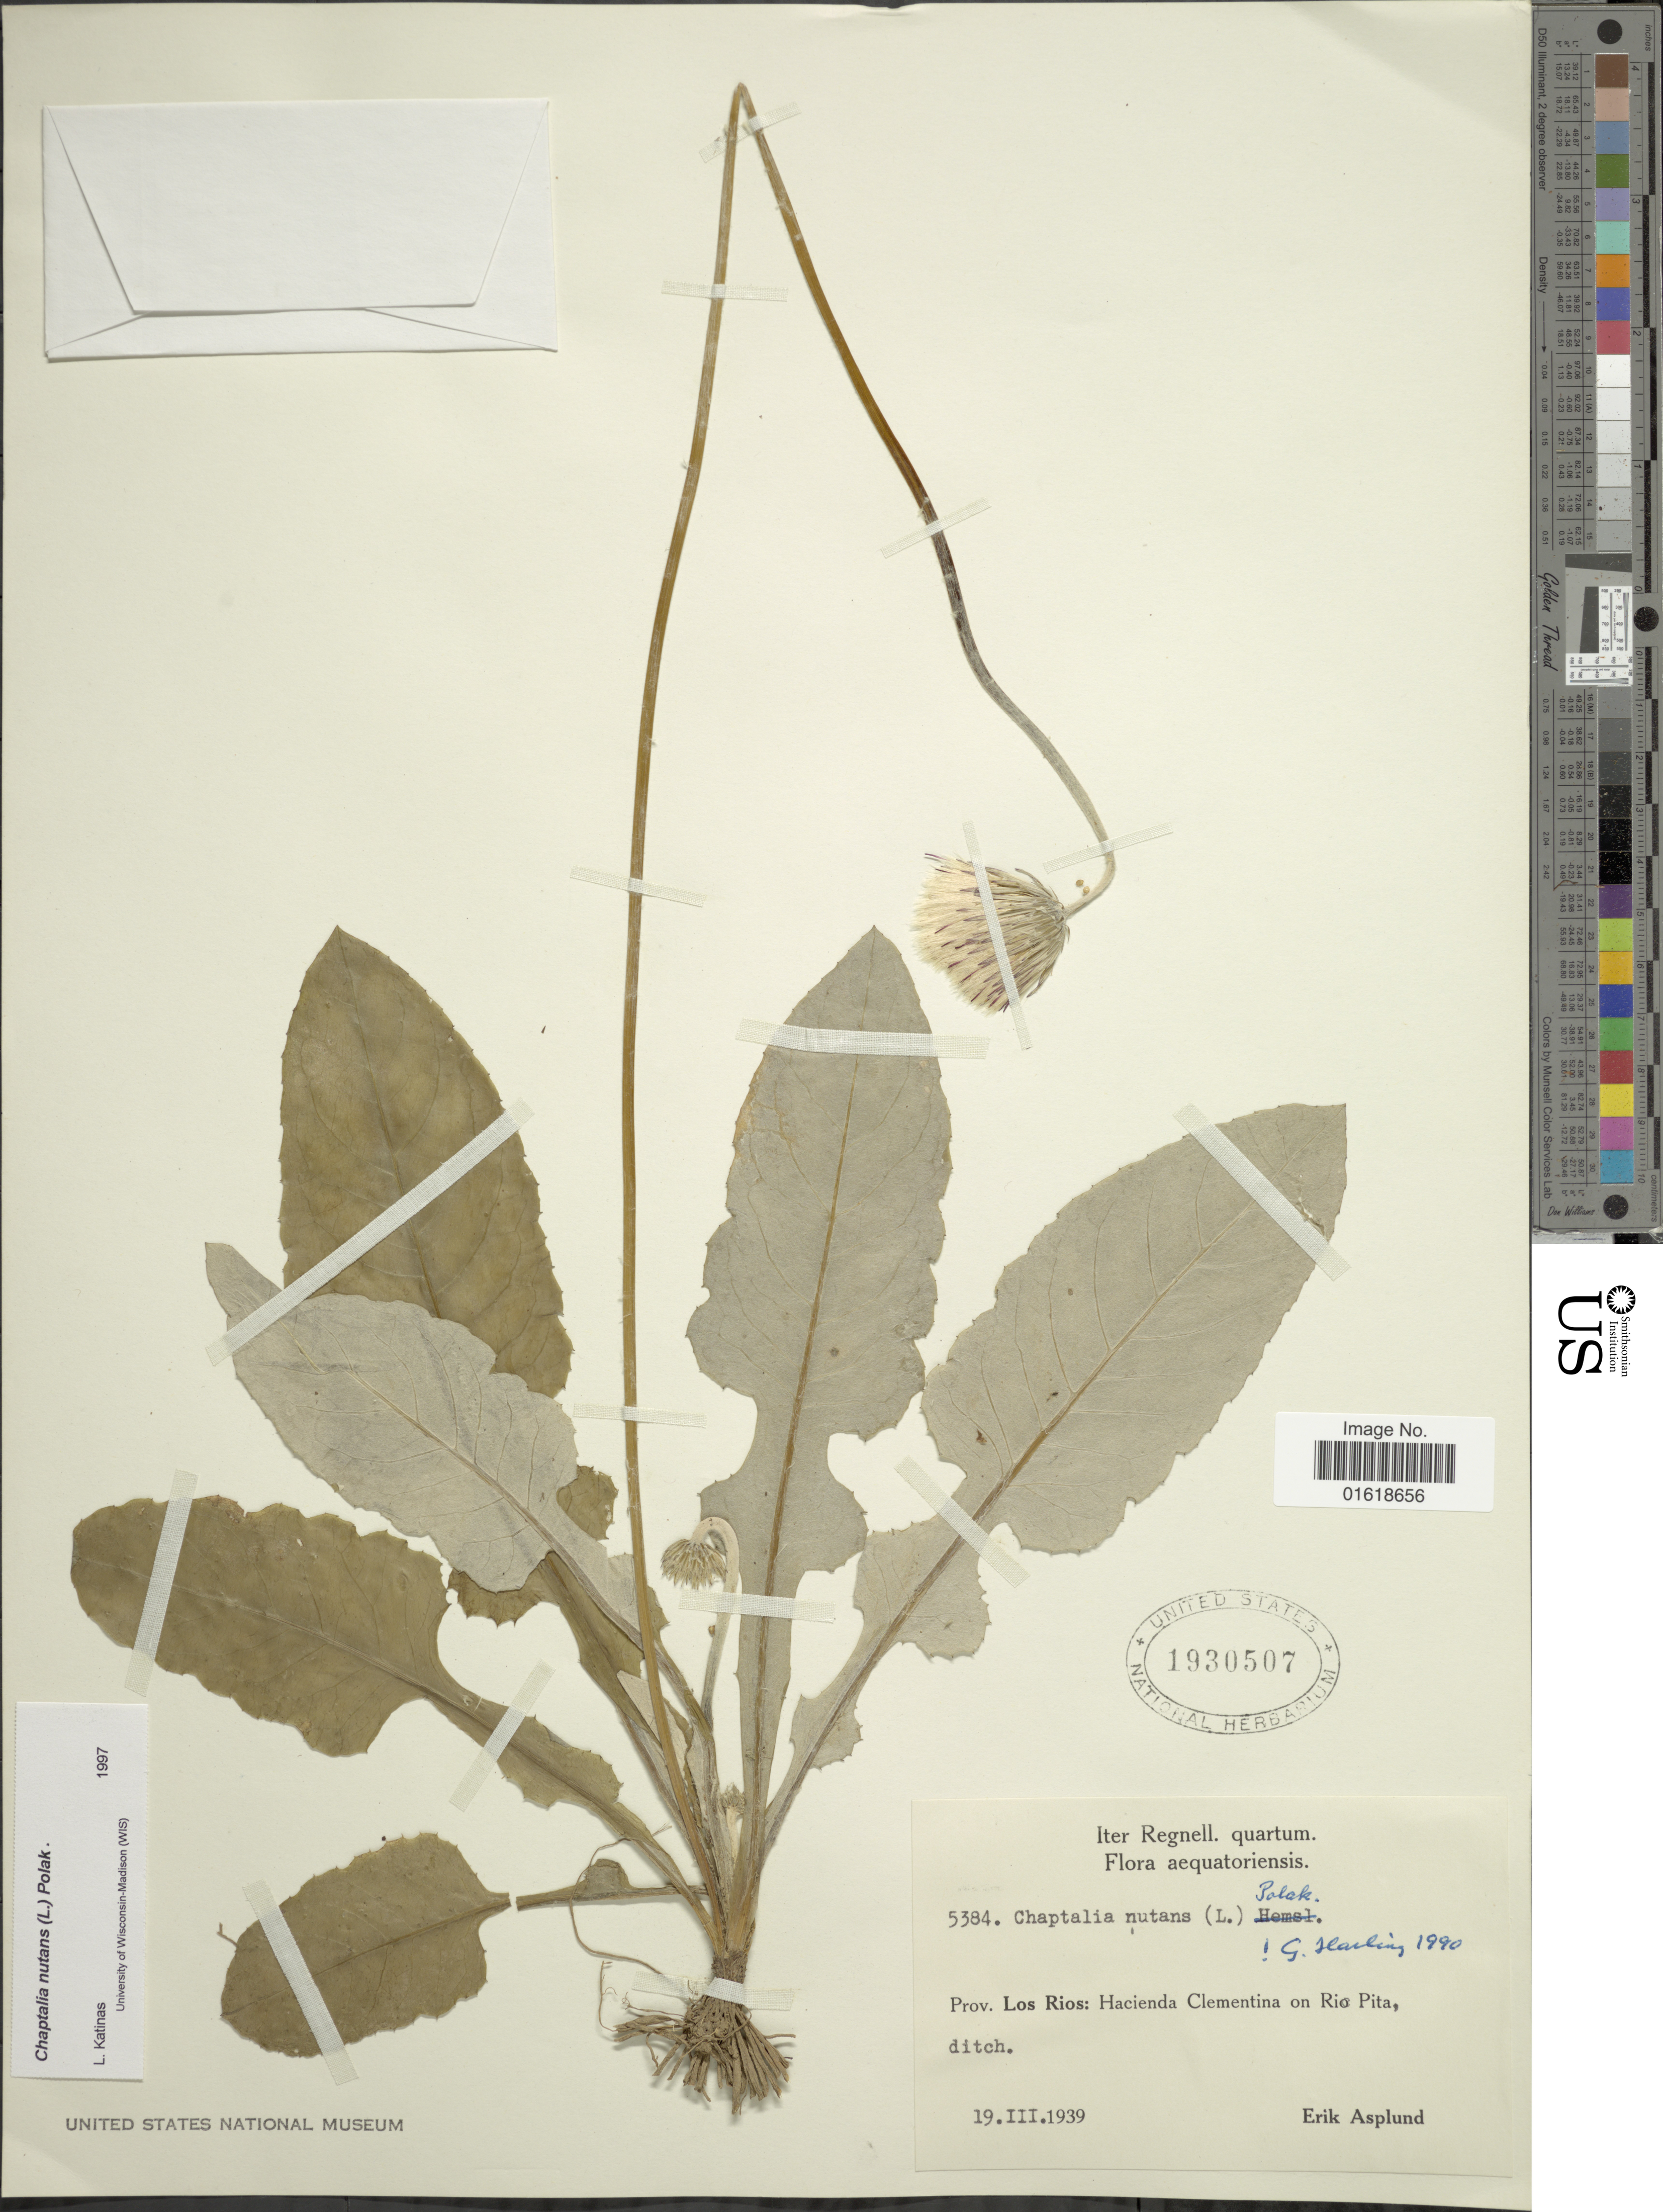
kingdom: Plantae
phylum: Tracheophyta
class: Magnoliopsida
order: Asterales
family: Asteraceae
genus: Chaptalia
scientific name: Chaptalia nutans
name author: (L.) Pol.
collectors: E. Asplund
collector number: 5384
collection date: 1939-03-19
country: Ecuador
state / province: Los Ríos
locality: Prov. Los Rios: Hacienda Clementina on Rio Pita.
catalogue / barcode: US 1930507